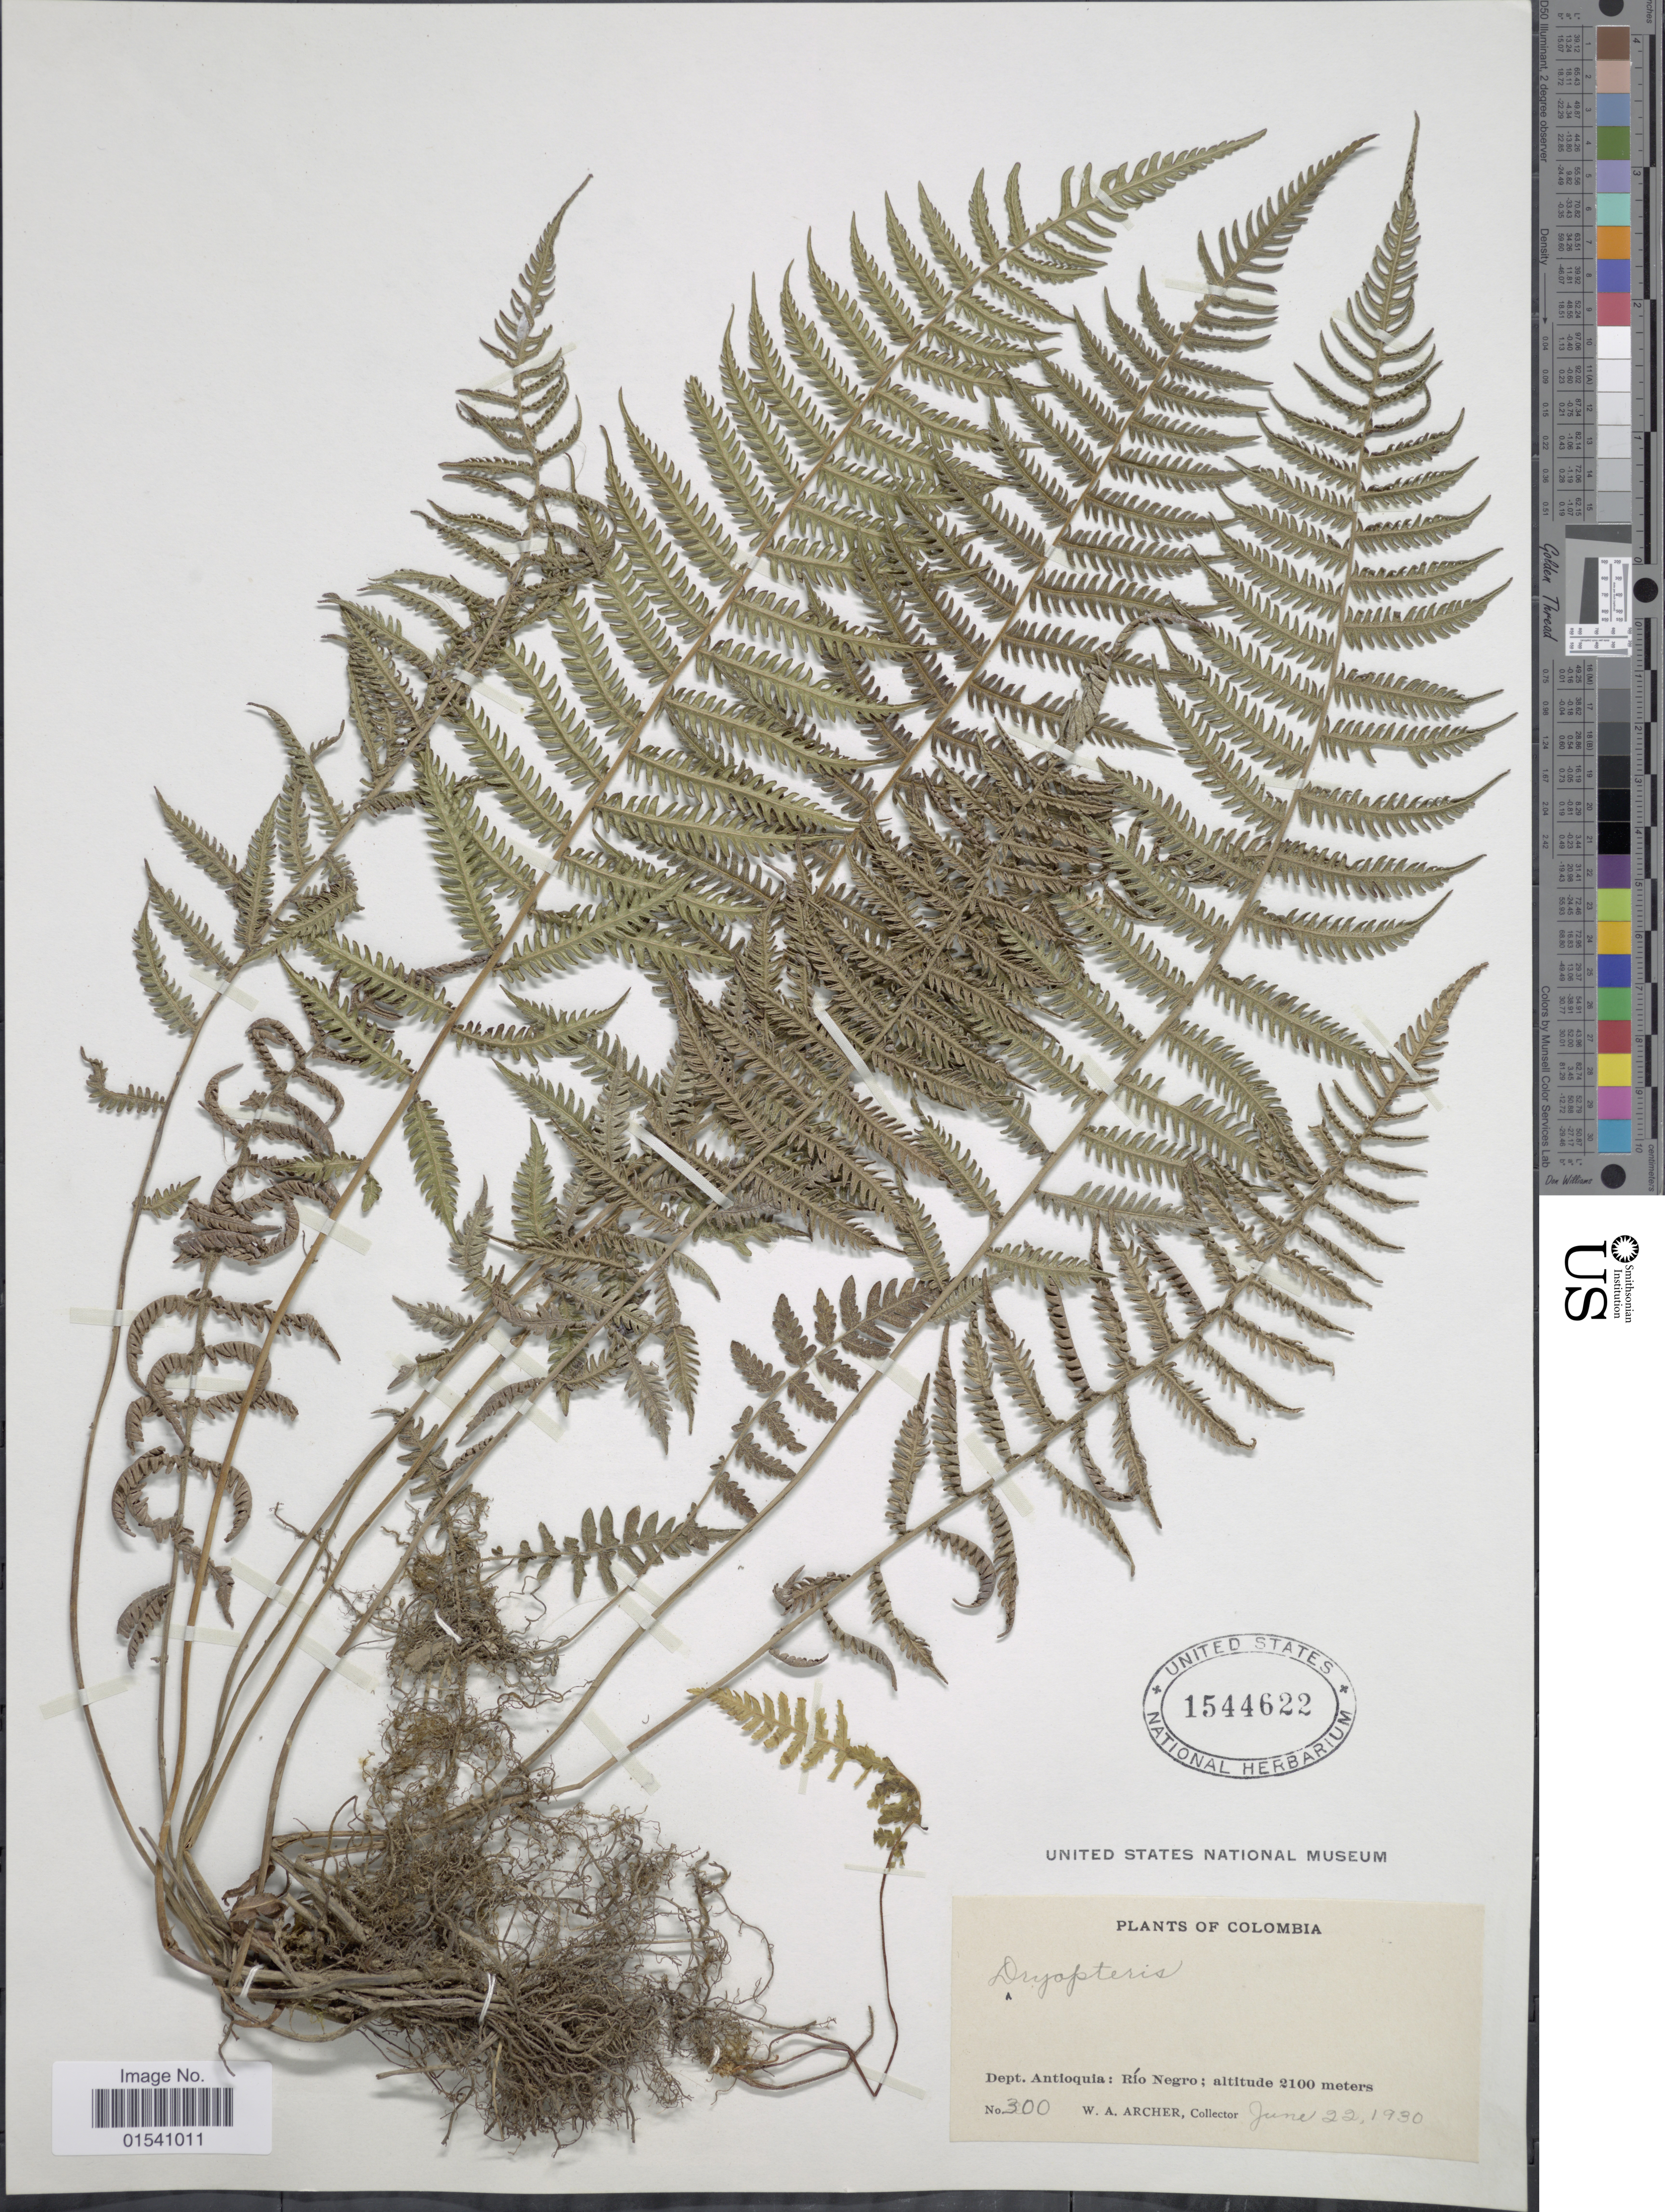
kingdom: Plantae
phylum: Tracheophyta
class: Polypodiopsida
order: Polypodiales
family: Thelypteridaceae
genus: Amauropelta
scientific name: Amauropelta supina (Sodiro) comb. nov., ined 2015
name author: (Sodiro)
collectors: W. A. Archer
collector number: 300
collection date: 1930-06-22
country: Colombia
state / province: Antioquia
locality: Dept. Antioquia: Río Negro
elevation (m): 2100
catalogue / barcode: US 1544622